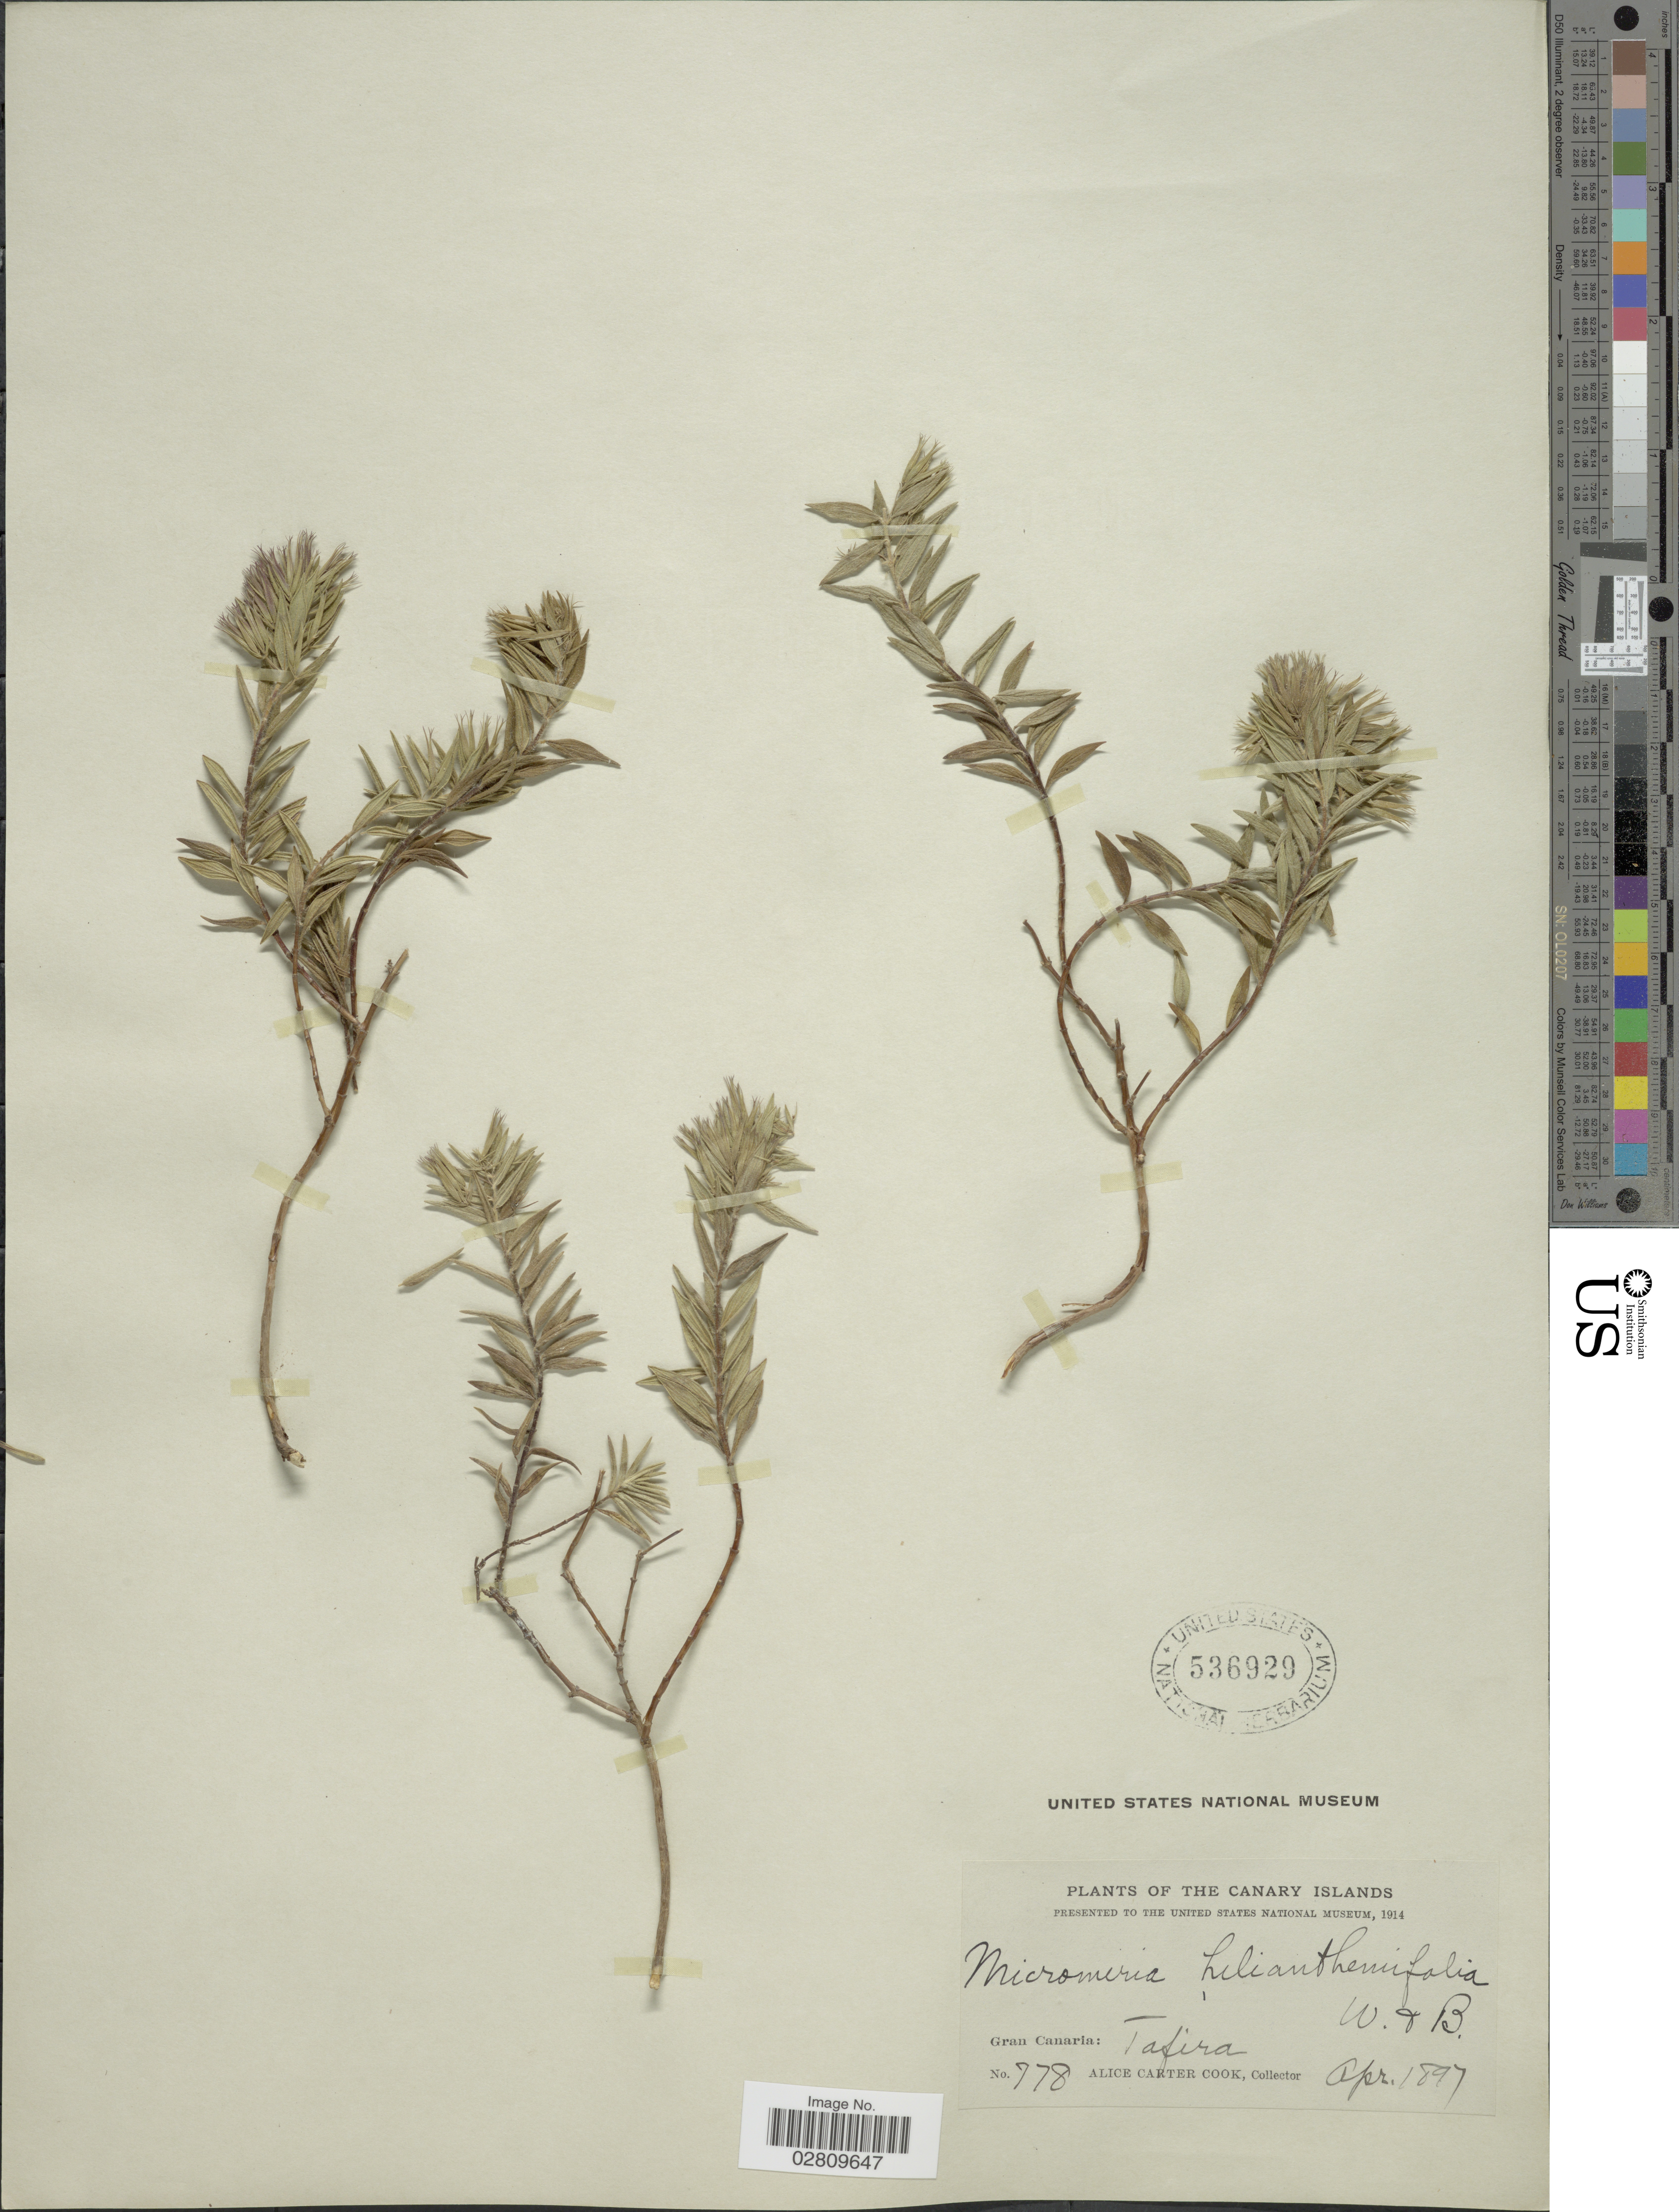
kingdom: Plantae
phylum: Tracheophyta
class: Magnoliopsida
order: Lamiales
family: Lamiaceae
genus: Micromeria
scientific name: Micromeria helianthemifolia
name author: D.A. Webb & Berthel.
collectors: Alice C. Cook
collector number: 778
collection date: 1897-04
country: Spain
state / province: Canarias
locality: Canary Islands. Gran Canaria: Tafira.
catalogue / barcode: US 536929